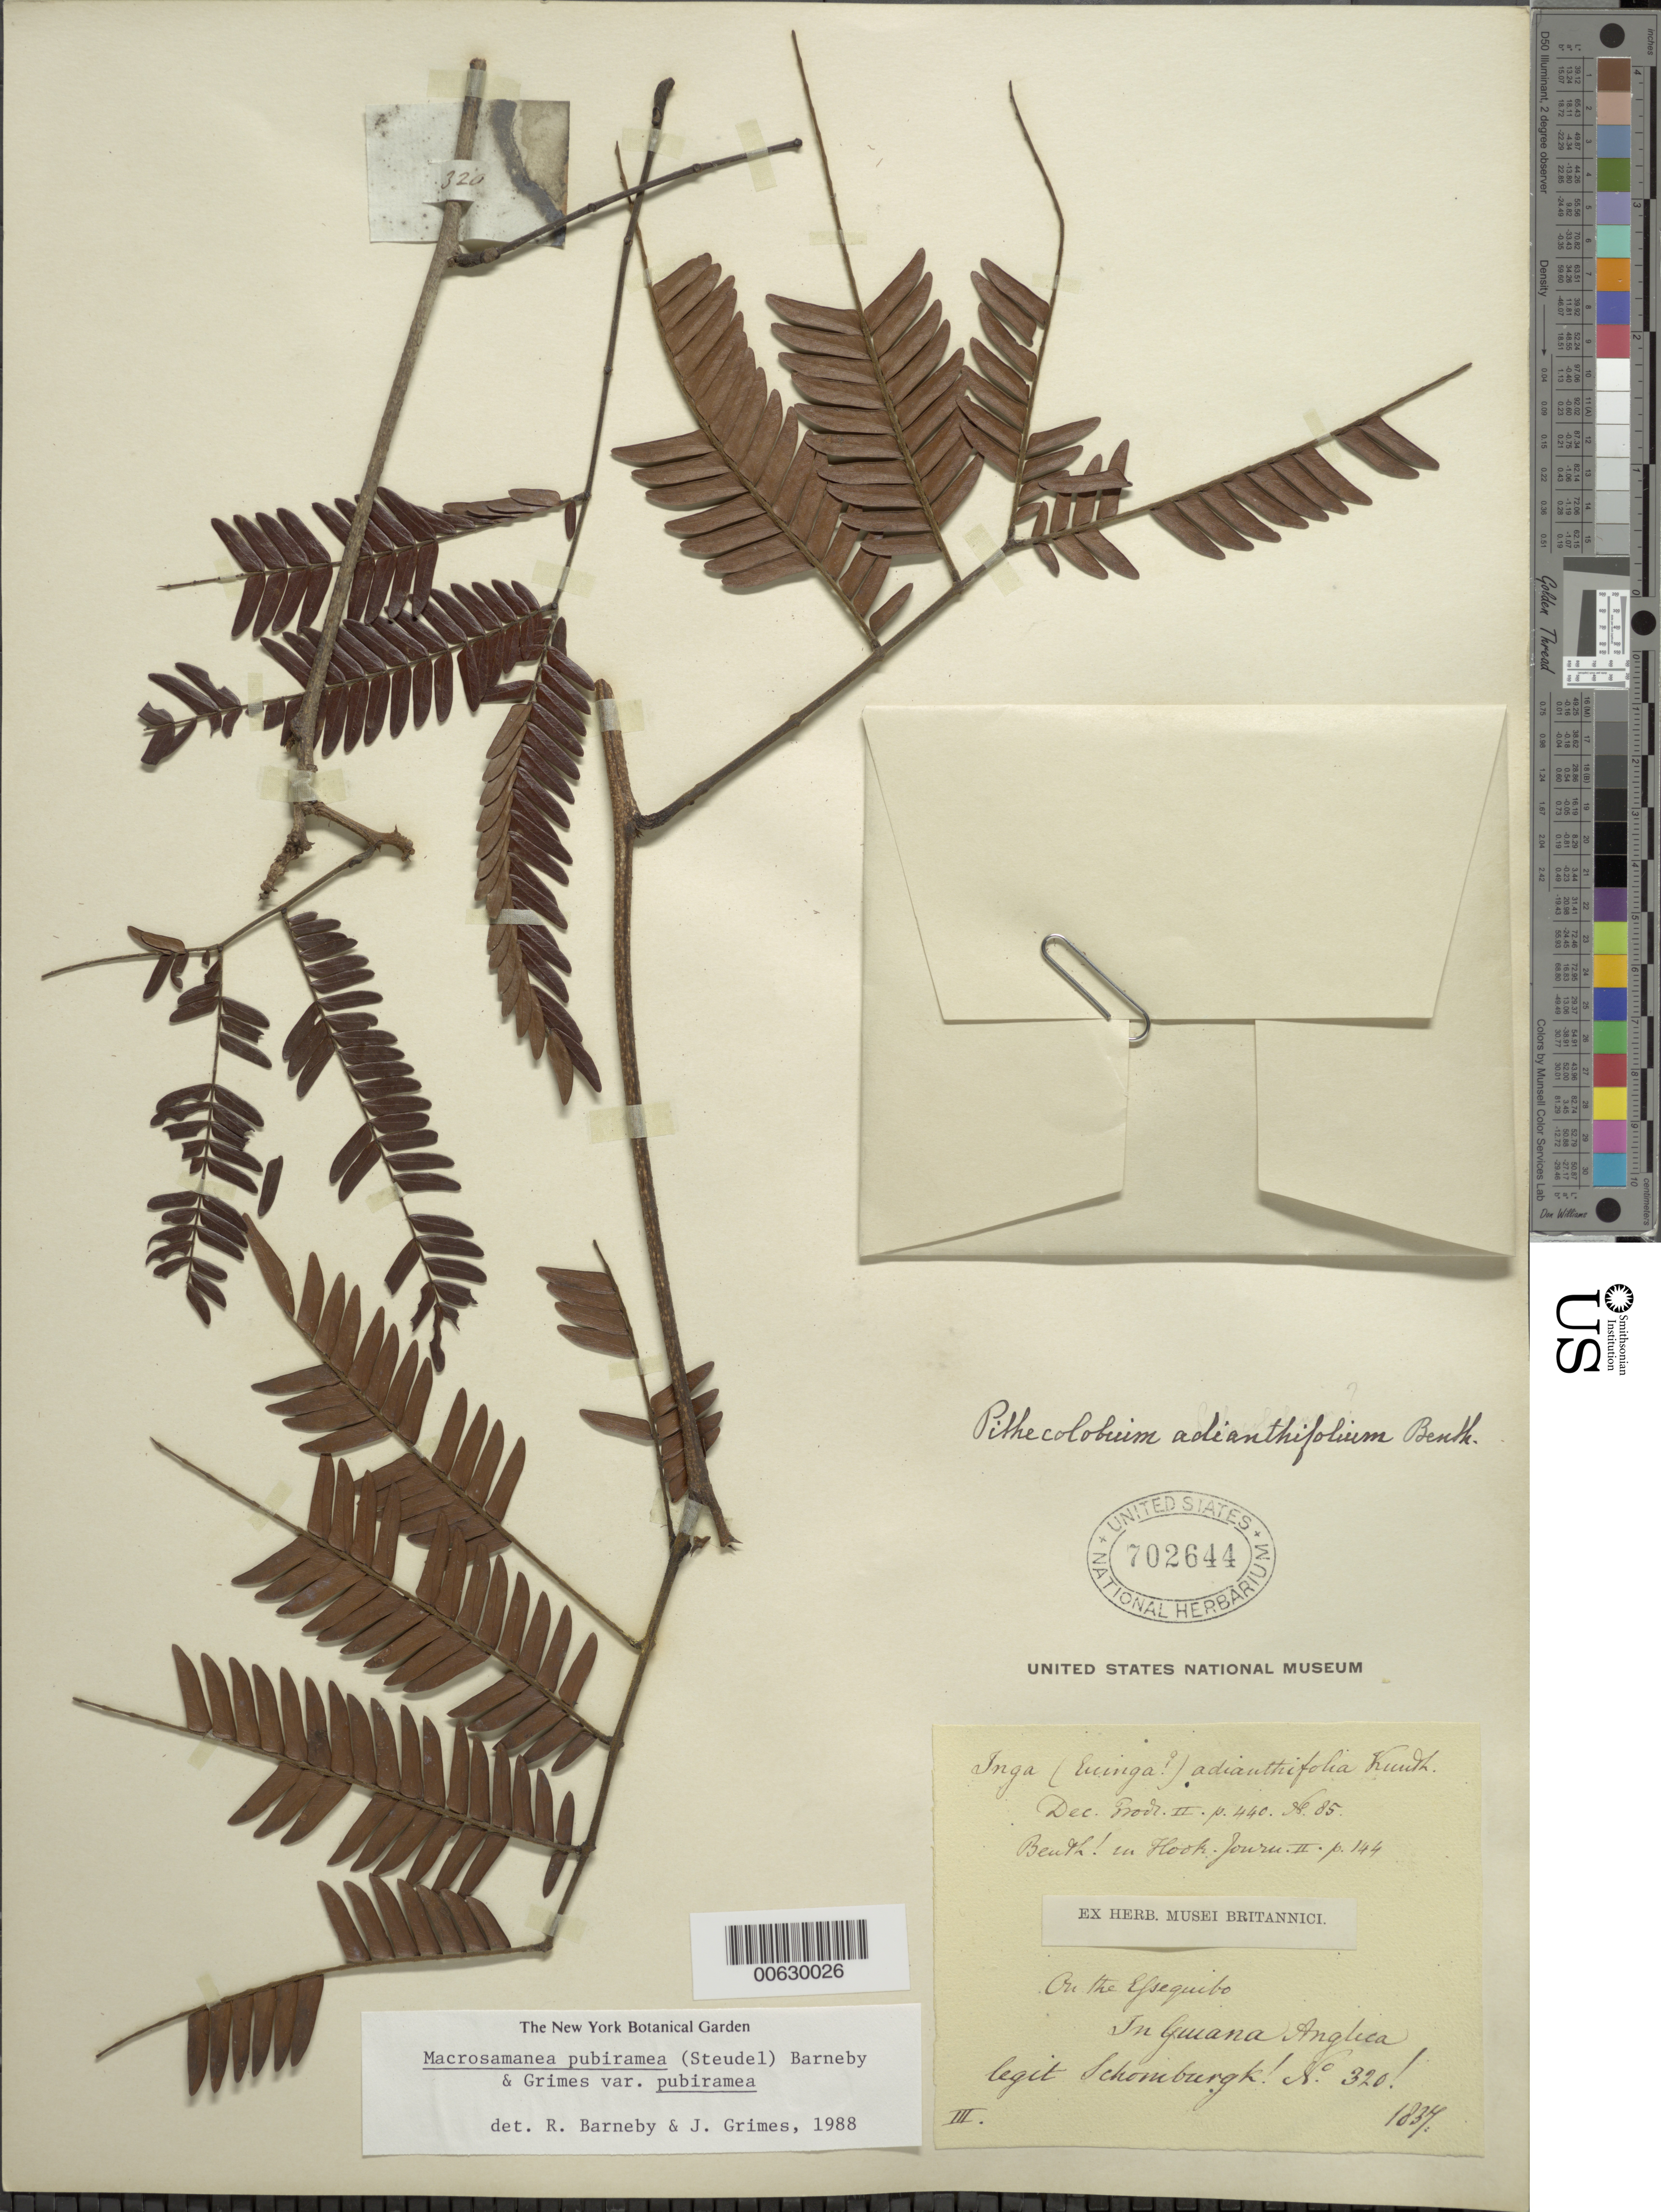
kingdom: Plantae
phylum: Tracheophyta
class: Magnoliopsida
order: Fabales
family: Fabaceae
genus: Macrosamanea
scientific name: Macrosamanea pubiramea var. pubiramea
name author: (Steud.) Barneby & J.W. Grimes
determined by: Barneby, R. C.; Grimes, J. W.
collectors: R. H. Schomburgk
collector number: I 320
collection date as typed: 1837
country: Guyana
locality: Essequibo R.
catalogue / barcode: US 702644